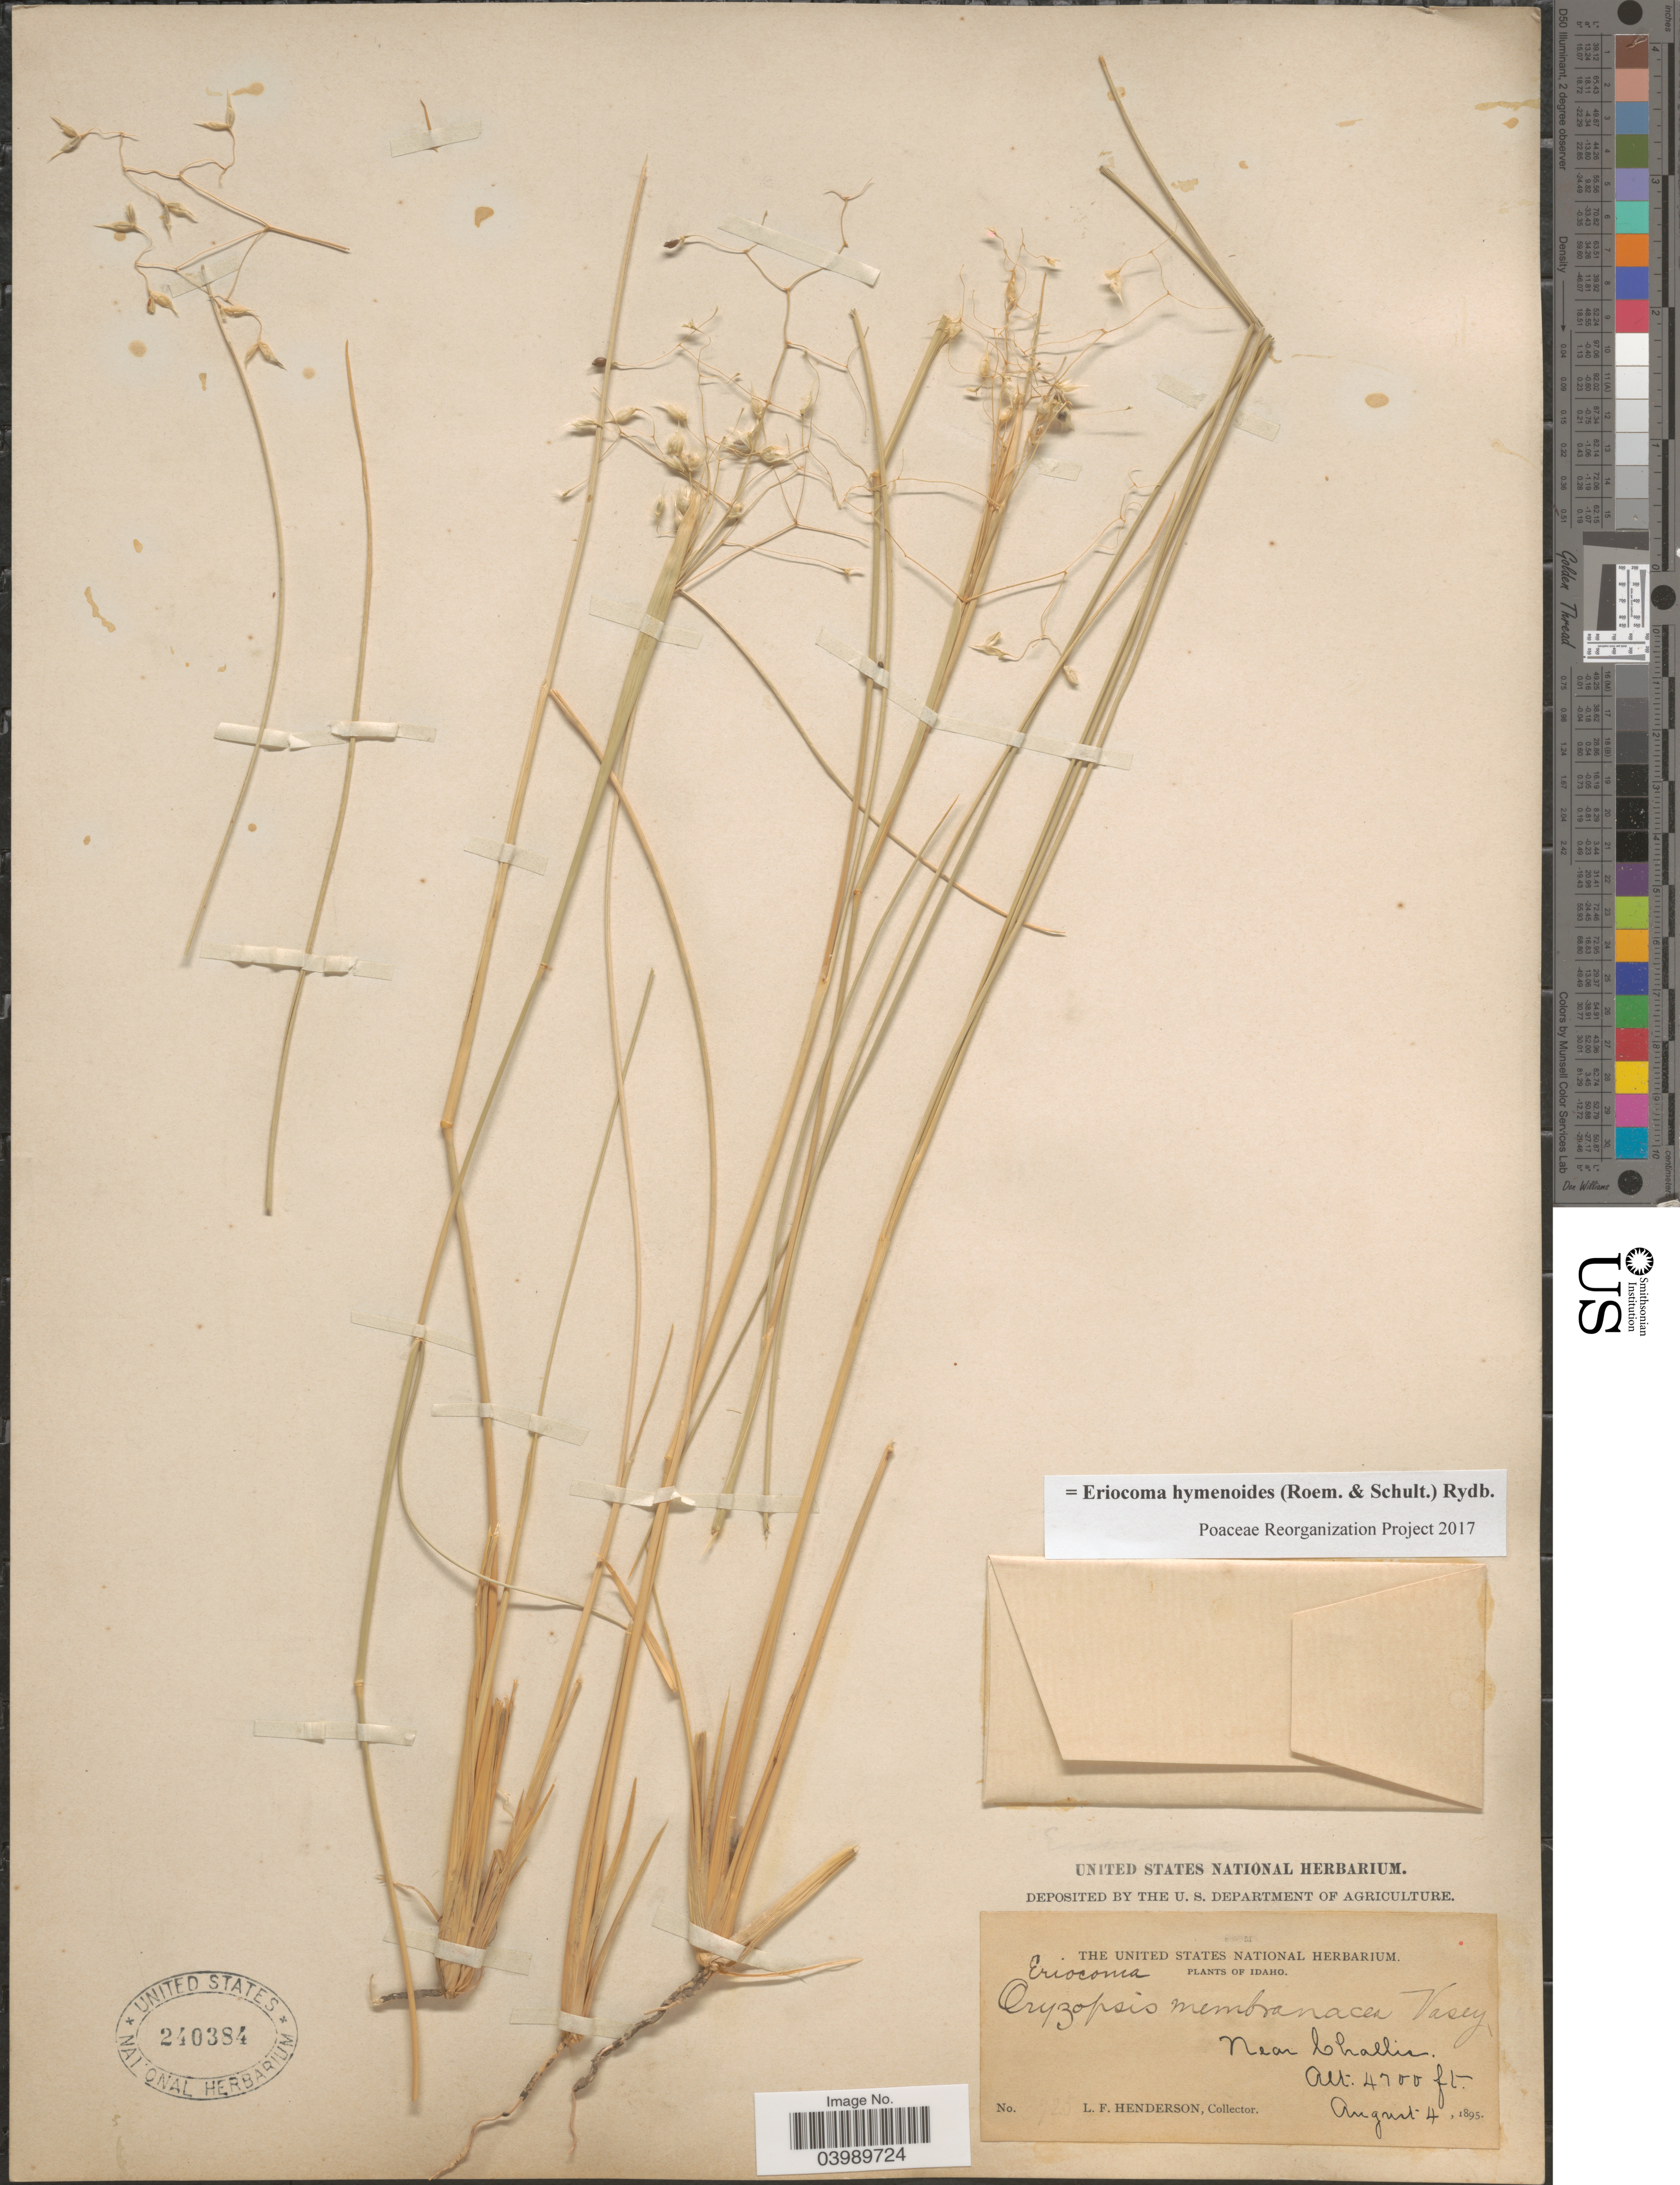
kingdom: Plantae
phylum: Tracheophyta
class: Liliopsida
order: Poales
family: Poaceae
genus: Eriocoma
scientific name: Eriocoma hymenoides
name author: (Roem. & Schult.) Rydb.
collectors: L. Henderson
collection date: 1895-08-04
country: United States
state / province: Idaho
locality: Near Challis.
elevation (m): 1433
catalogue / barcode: US 240384